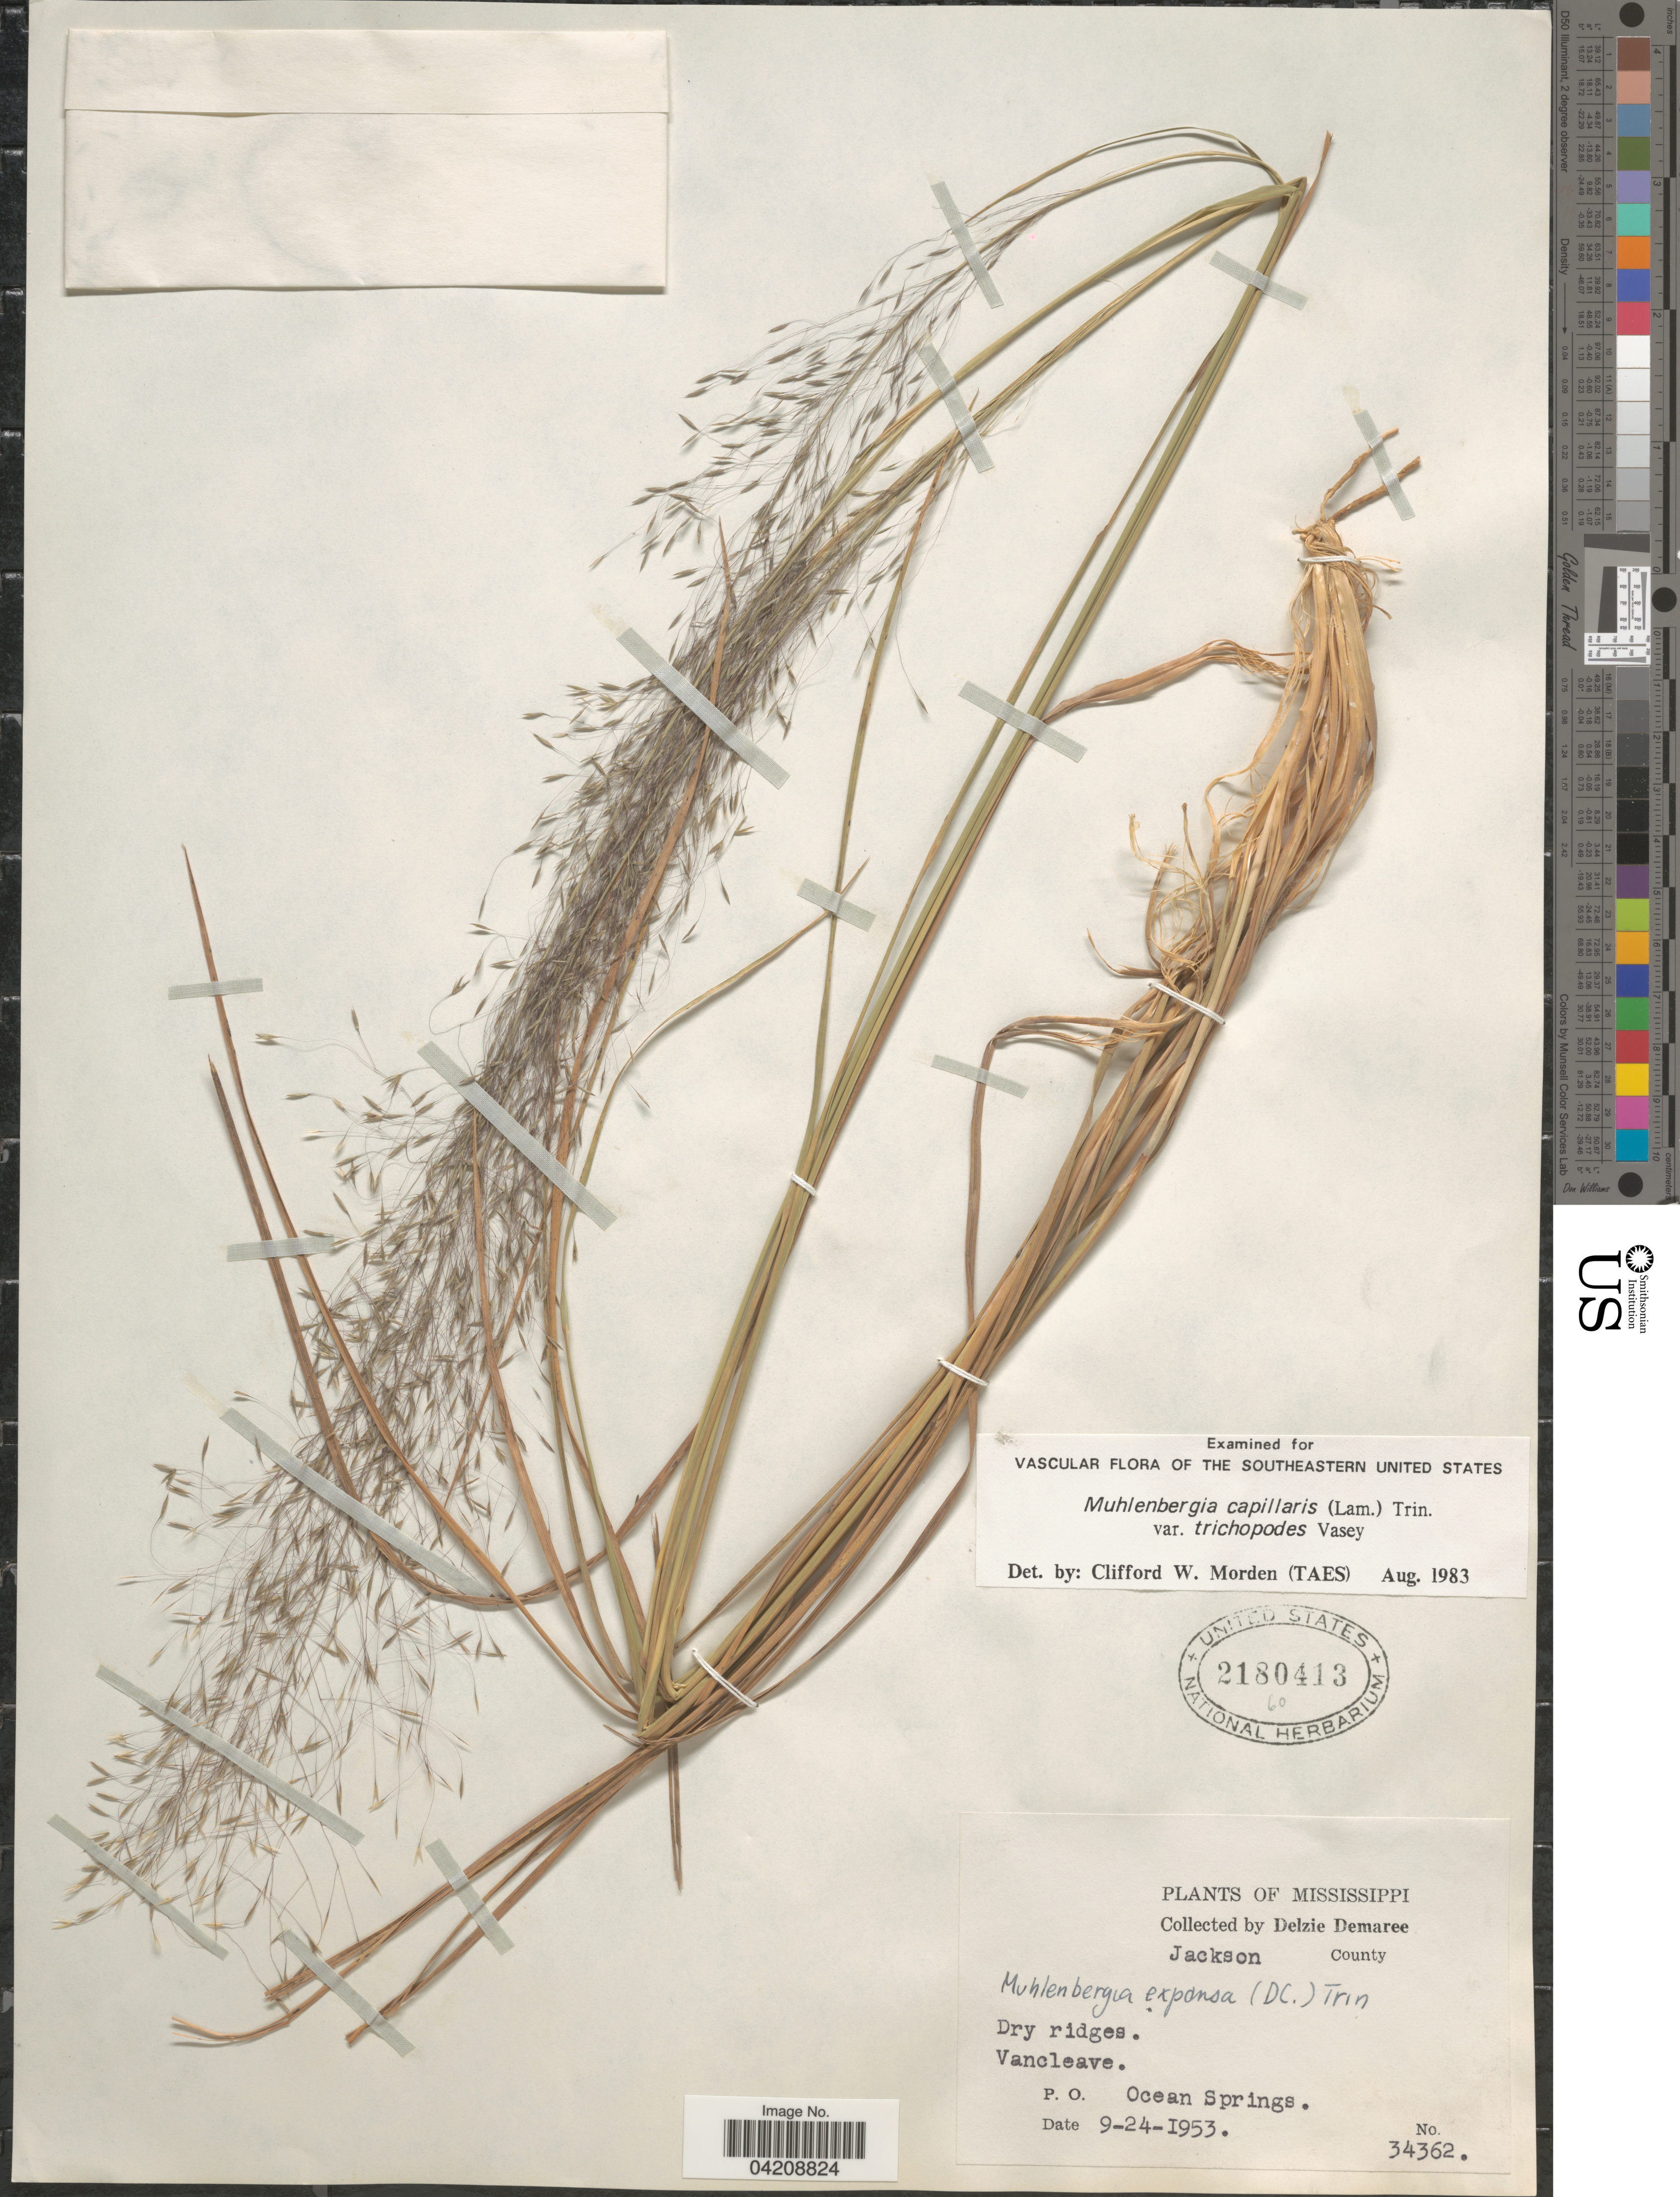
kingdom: Plantae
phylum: Tracheophyta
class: Liliopsida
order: Poales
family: Poaceae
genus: Muhlenbergia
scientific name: Muhlenbergia expansa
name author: Trin.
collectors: D. Demaree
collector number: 34362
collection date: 1953-09-24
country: United States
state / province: Mississippi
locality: Jackson County. Vancleave. Ocean Springs.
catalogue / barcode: US 2180413